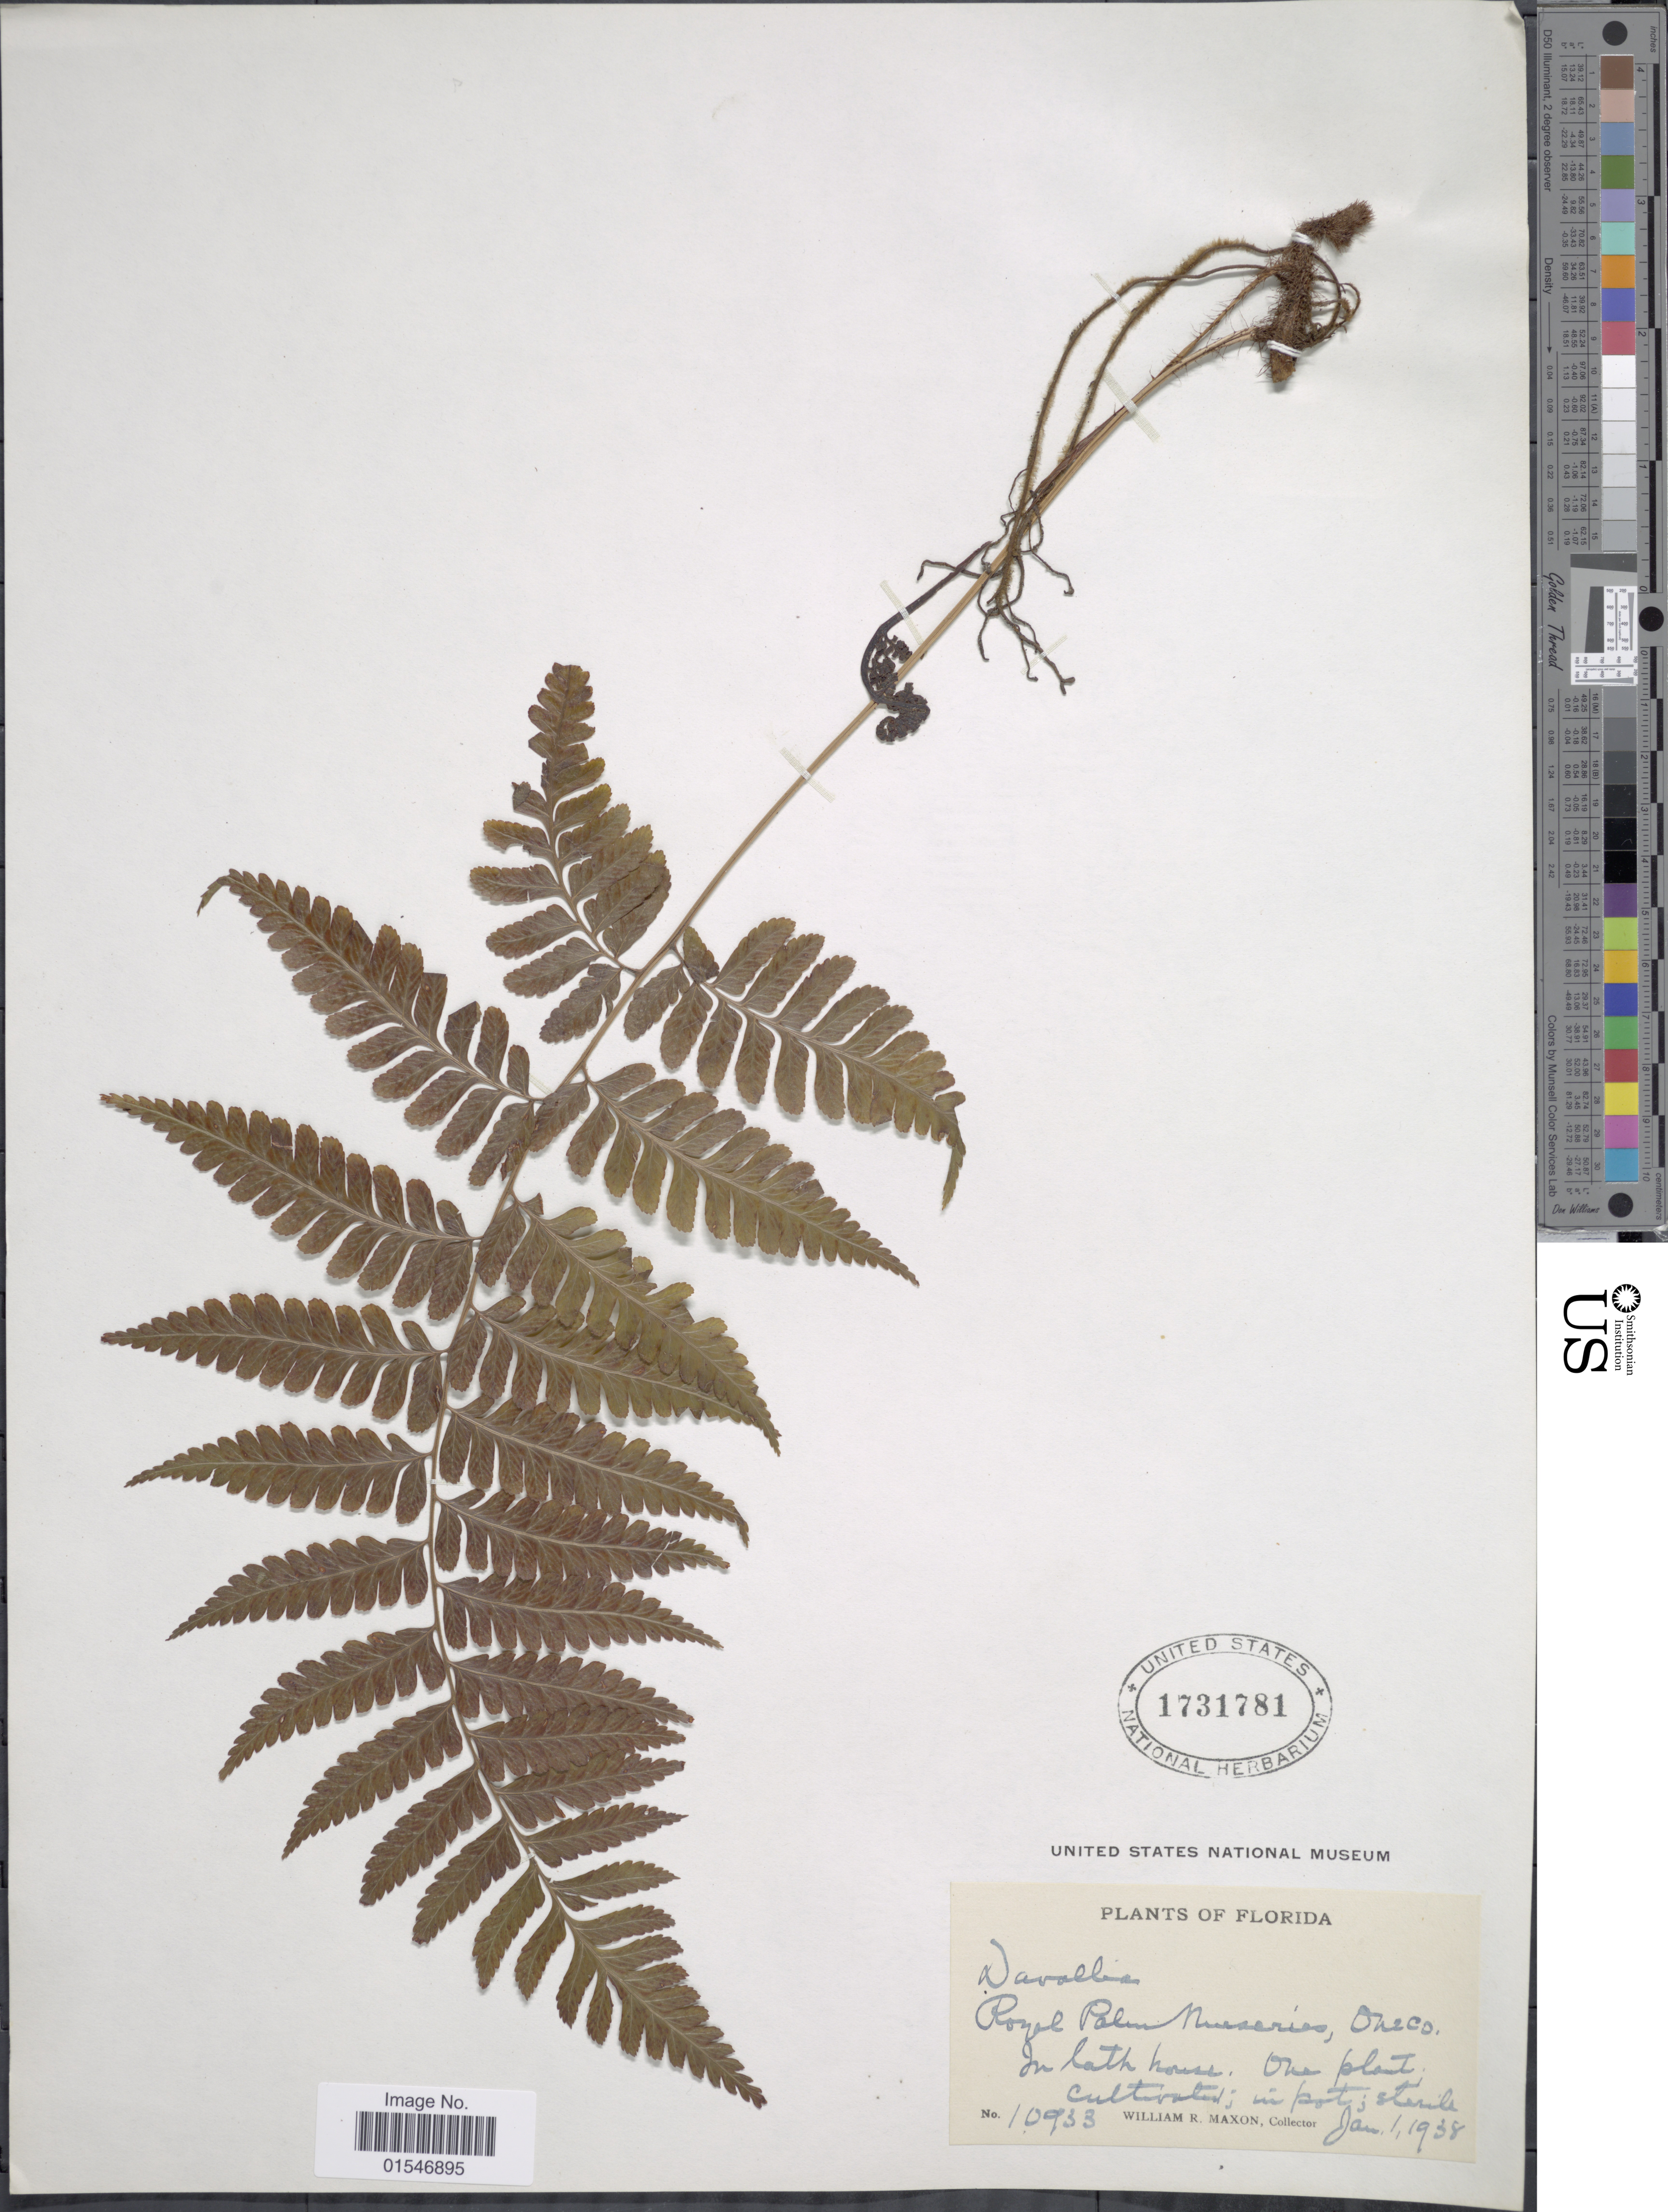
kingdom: Plantae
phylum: Tracheophyta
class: Polypodiopsida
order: Polypodiales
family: Dryopteridaceae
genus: Polybotrya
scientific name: Polybotrya sp.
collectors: W. R. Maxon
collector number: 10933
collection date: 1938-01-01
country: United States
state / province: Florida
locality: Royal Palm Nurseries, Oneco.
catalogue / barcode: US 1731781